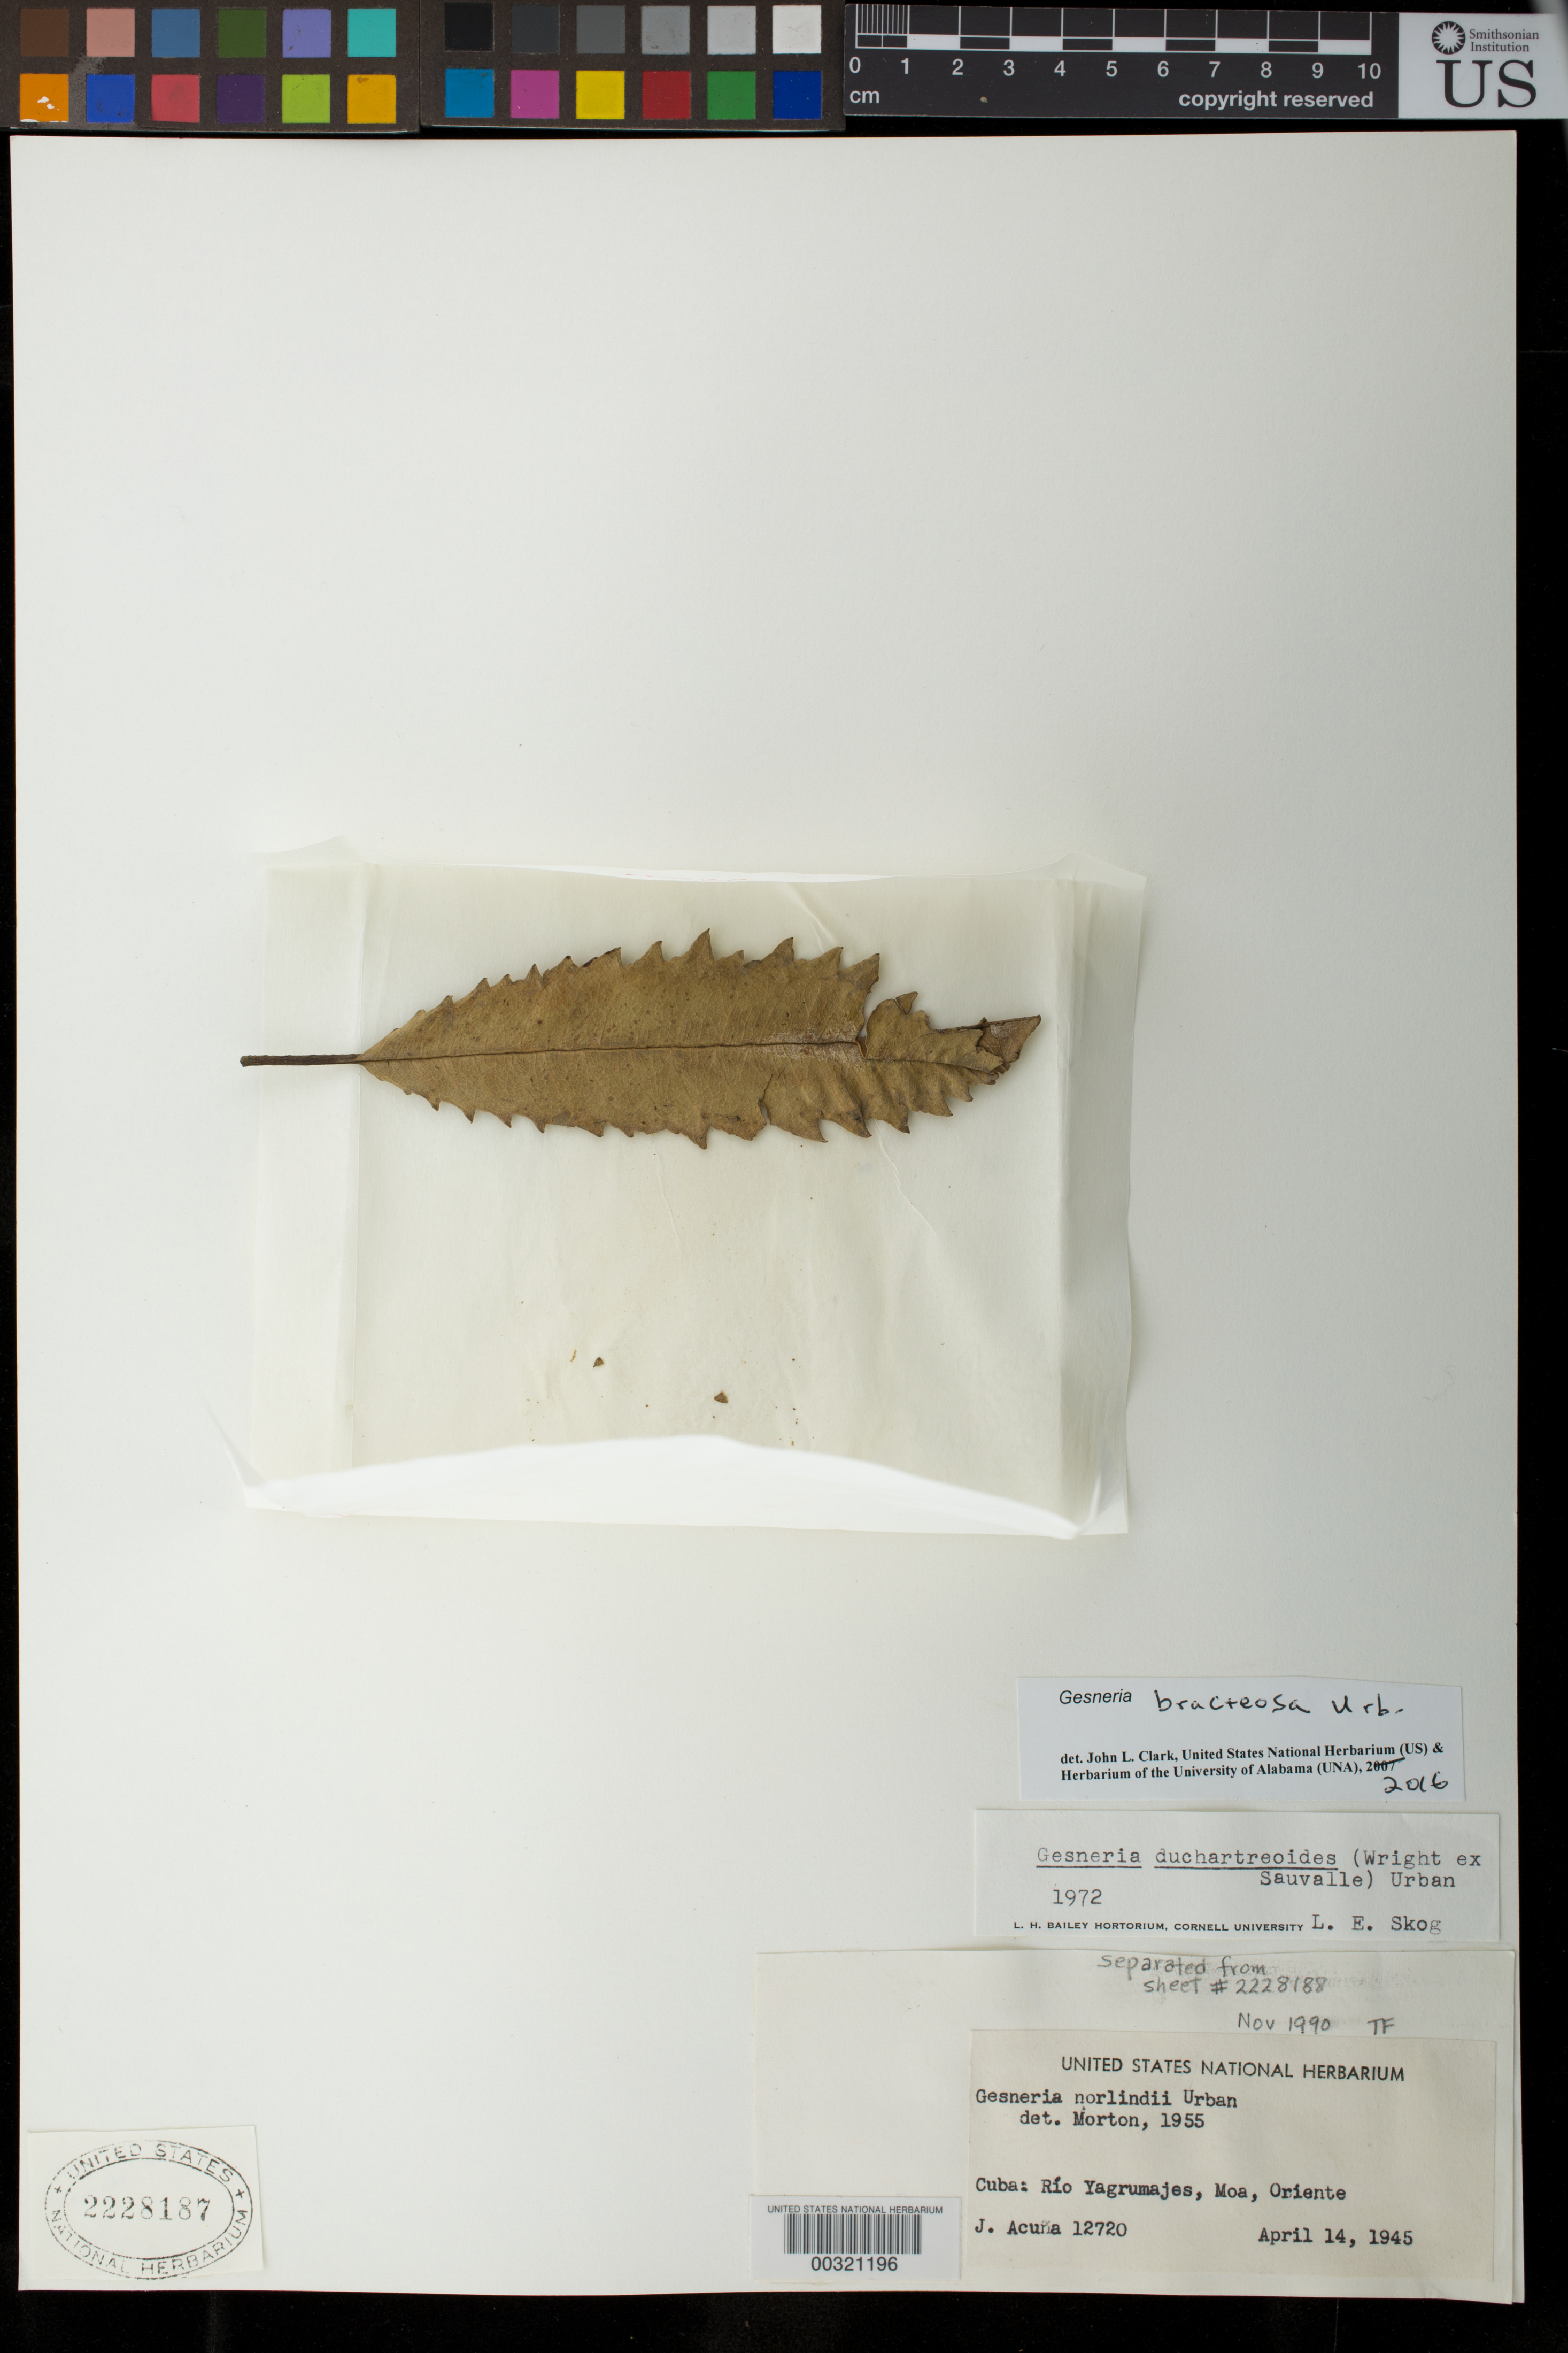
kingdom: Plantae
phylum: Tracheophyta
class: Magnoliopsida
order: Lamiales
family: Gesneriaceae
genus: Gesneria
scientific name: Gesneria bracteosa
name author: Urb.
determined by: Clark, J. L., (SEL), The Marie Selby Botanical Garden (UNITED STATES)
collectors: J. Acuña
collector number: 12720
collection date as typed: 14 Apr 1945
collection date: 1945-04-14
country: Cuba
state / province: Oriente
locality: Rio Yagrumajes, Moa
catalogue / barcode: US 2228187